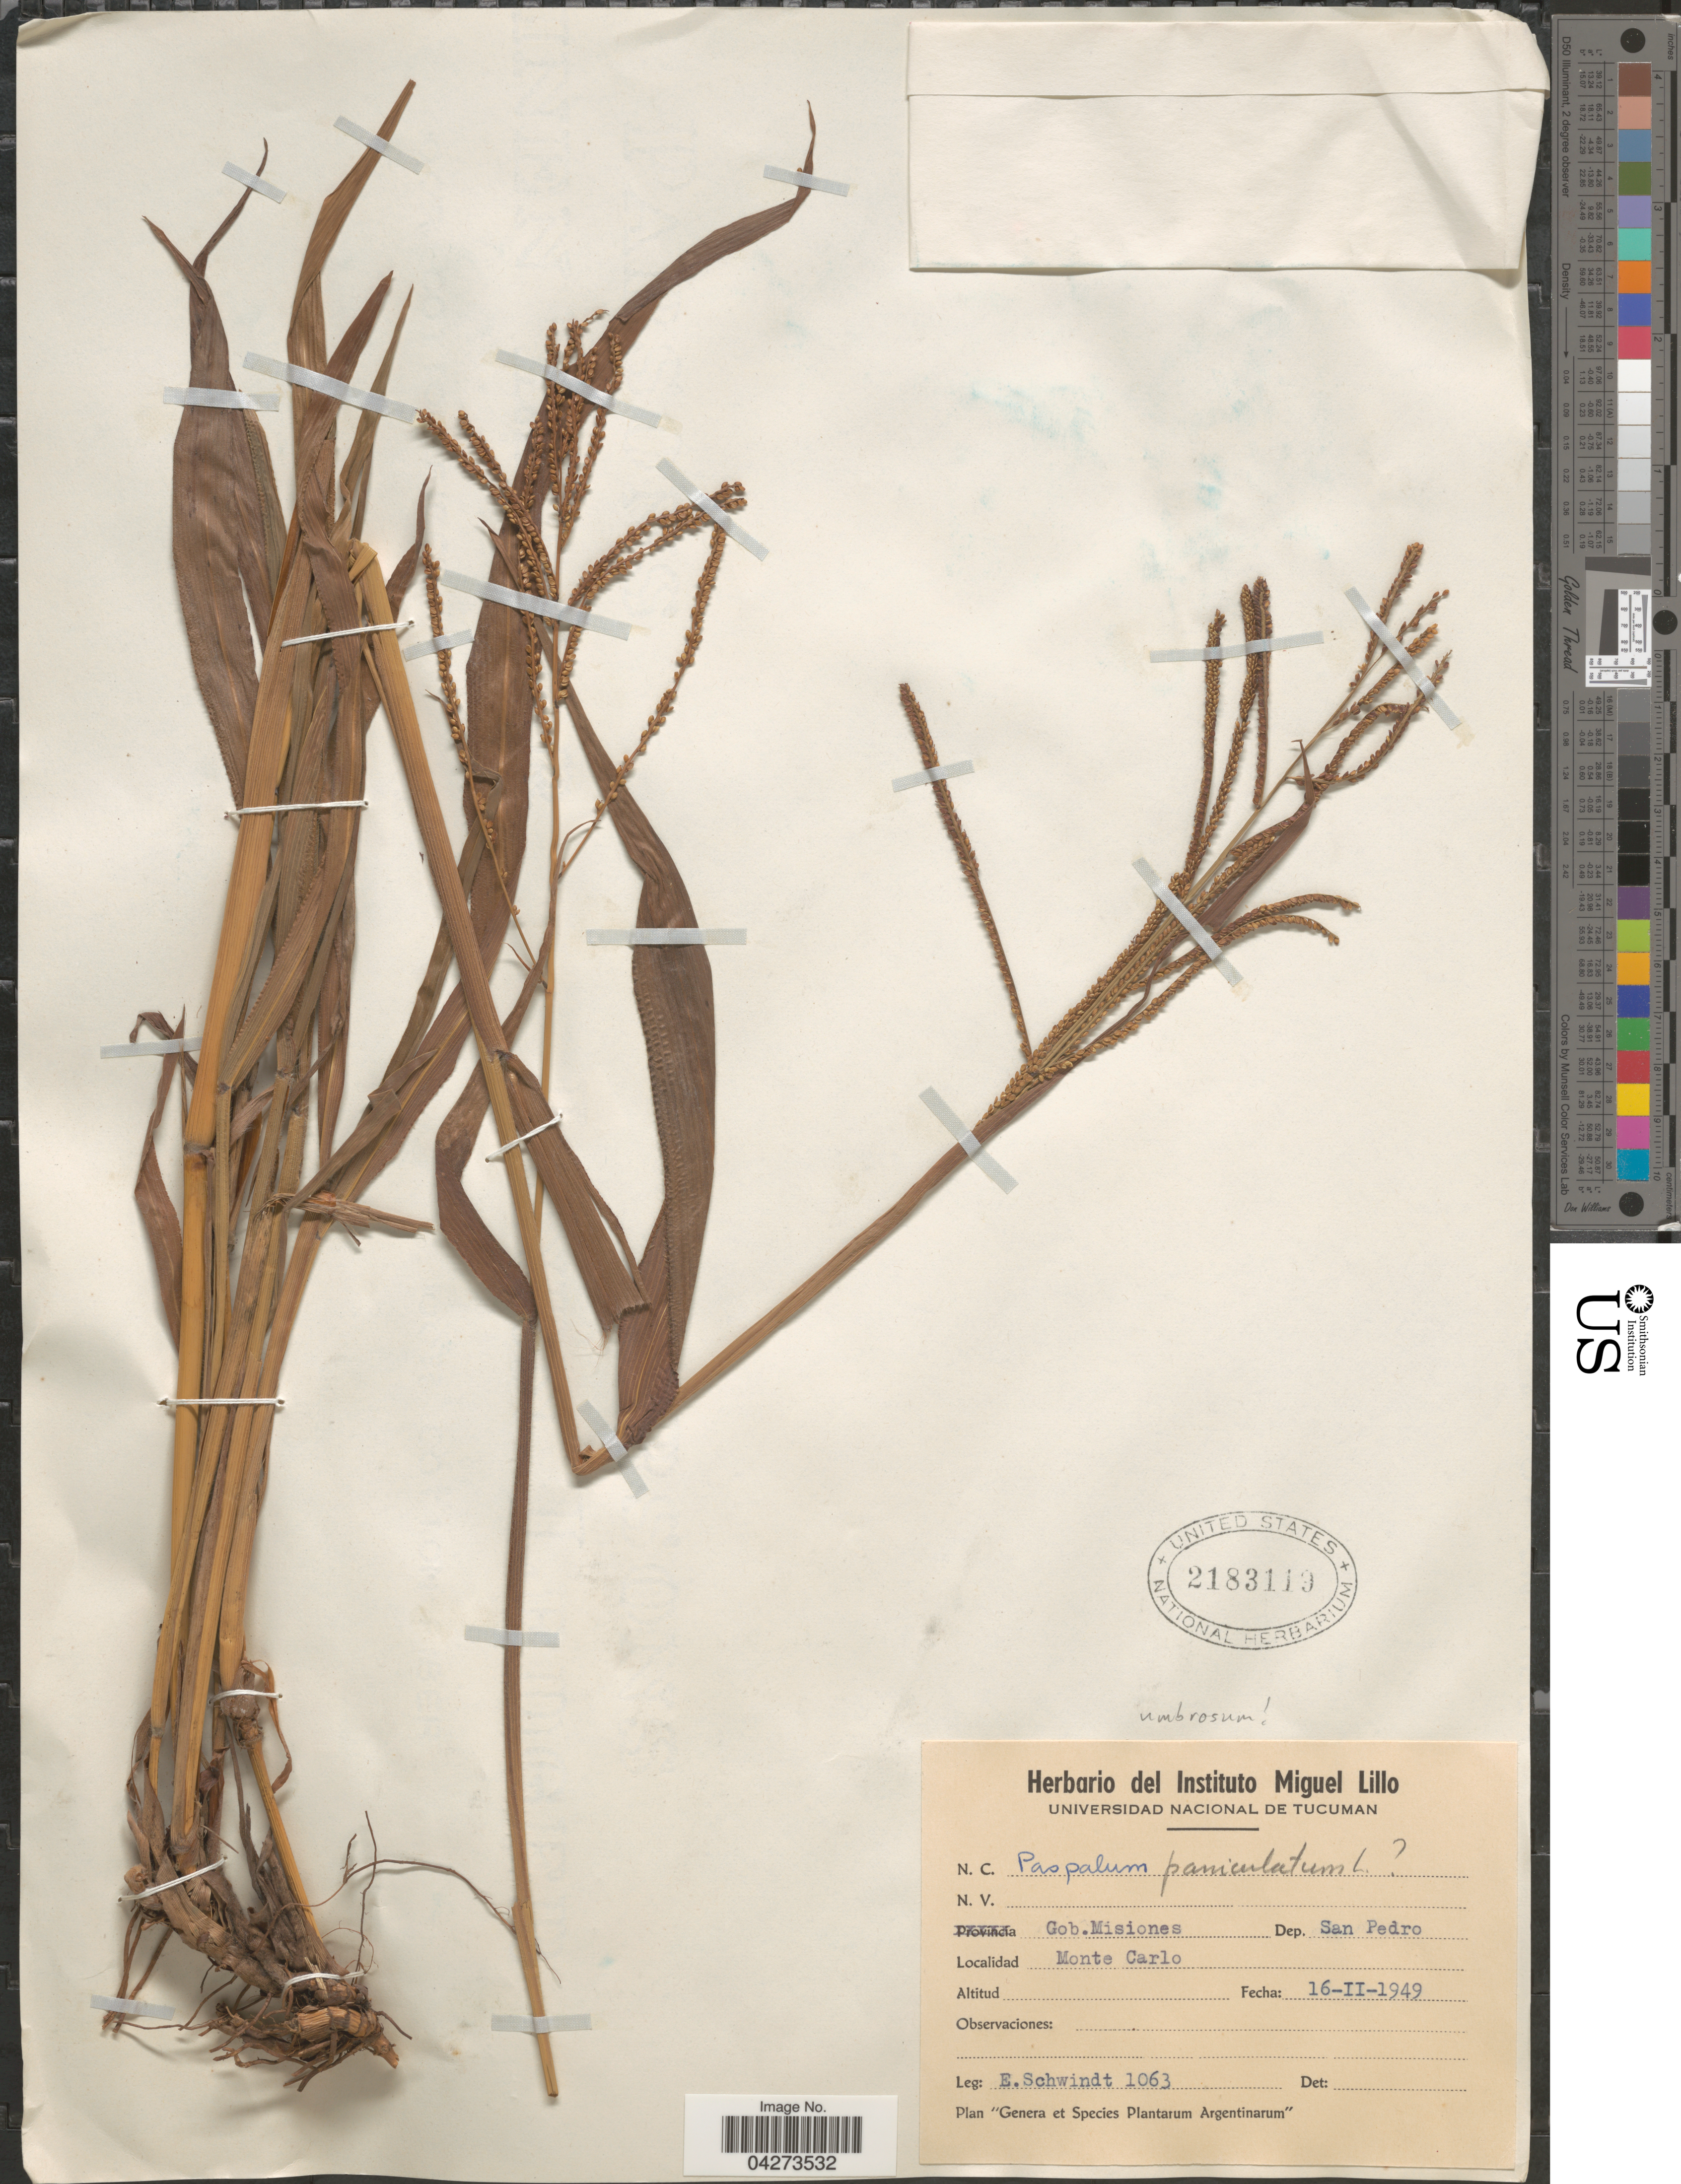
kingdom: Plantae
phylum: Tracheophyta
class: Liliopsida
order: Poales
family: Poaceae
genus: Paspalum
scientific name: Paspalum paniculatum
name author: L.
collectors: E. Schwindt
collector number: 1063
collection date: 1949-02-16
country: Argentina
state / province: Misiones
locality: Gob. Misiones. Dep. San Pedro. Monte Carlo.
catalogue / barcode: US 2183119